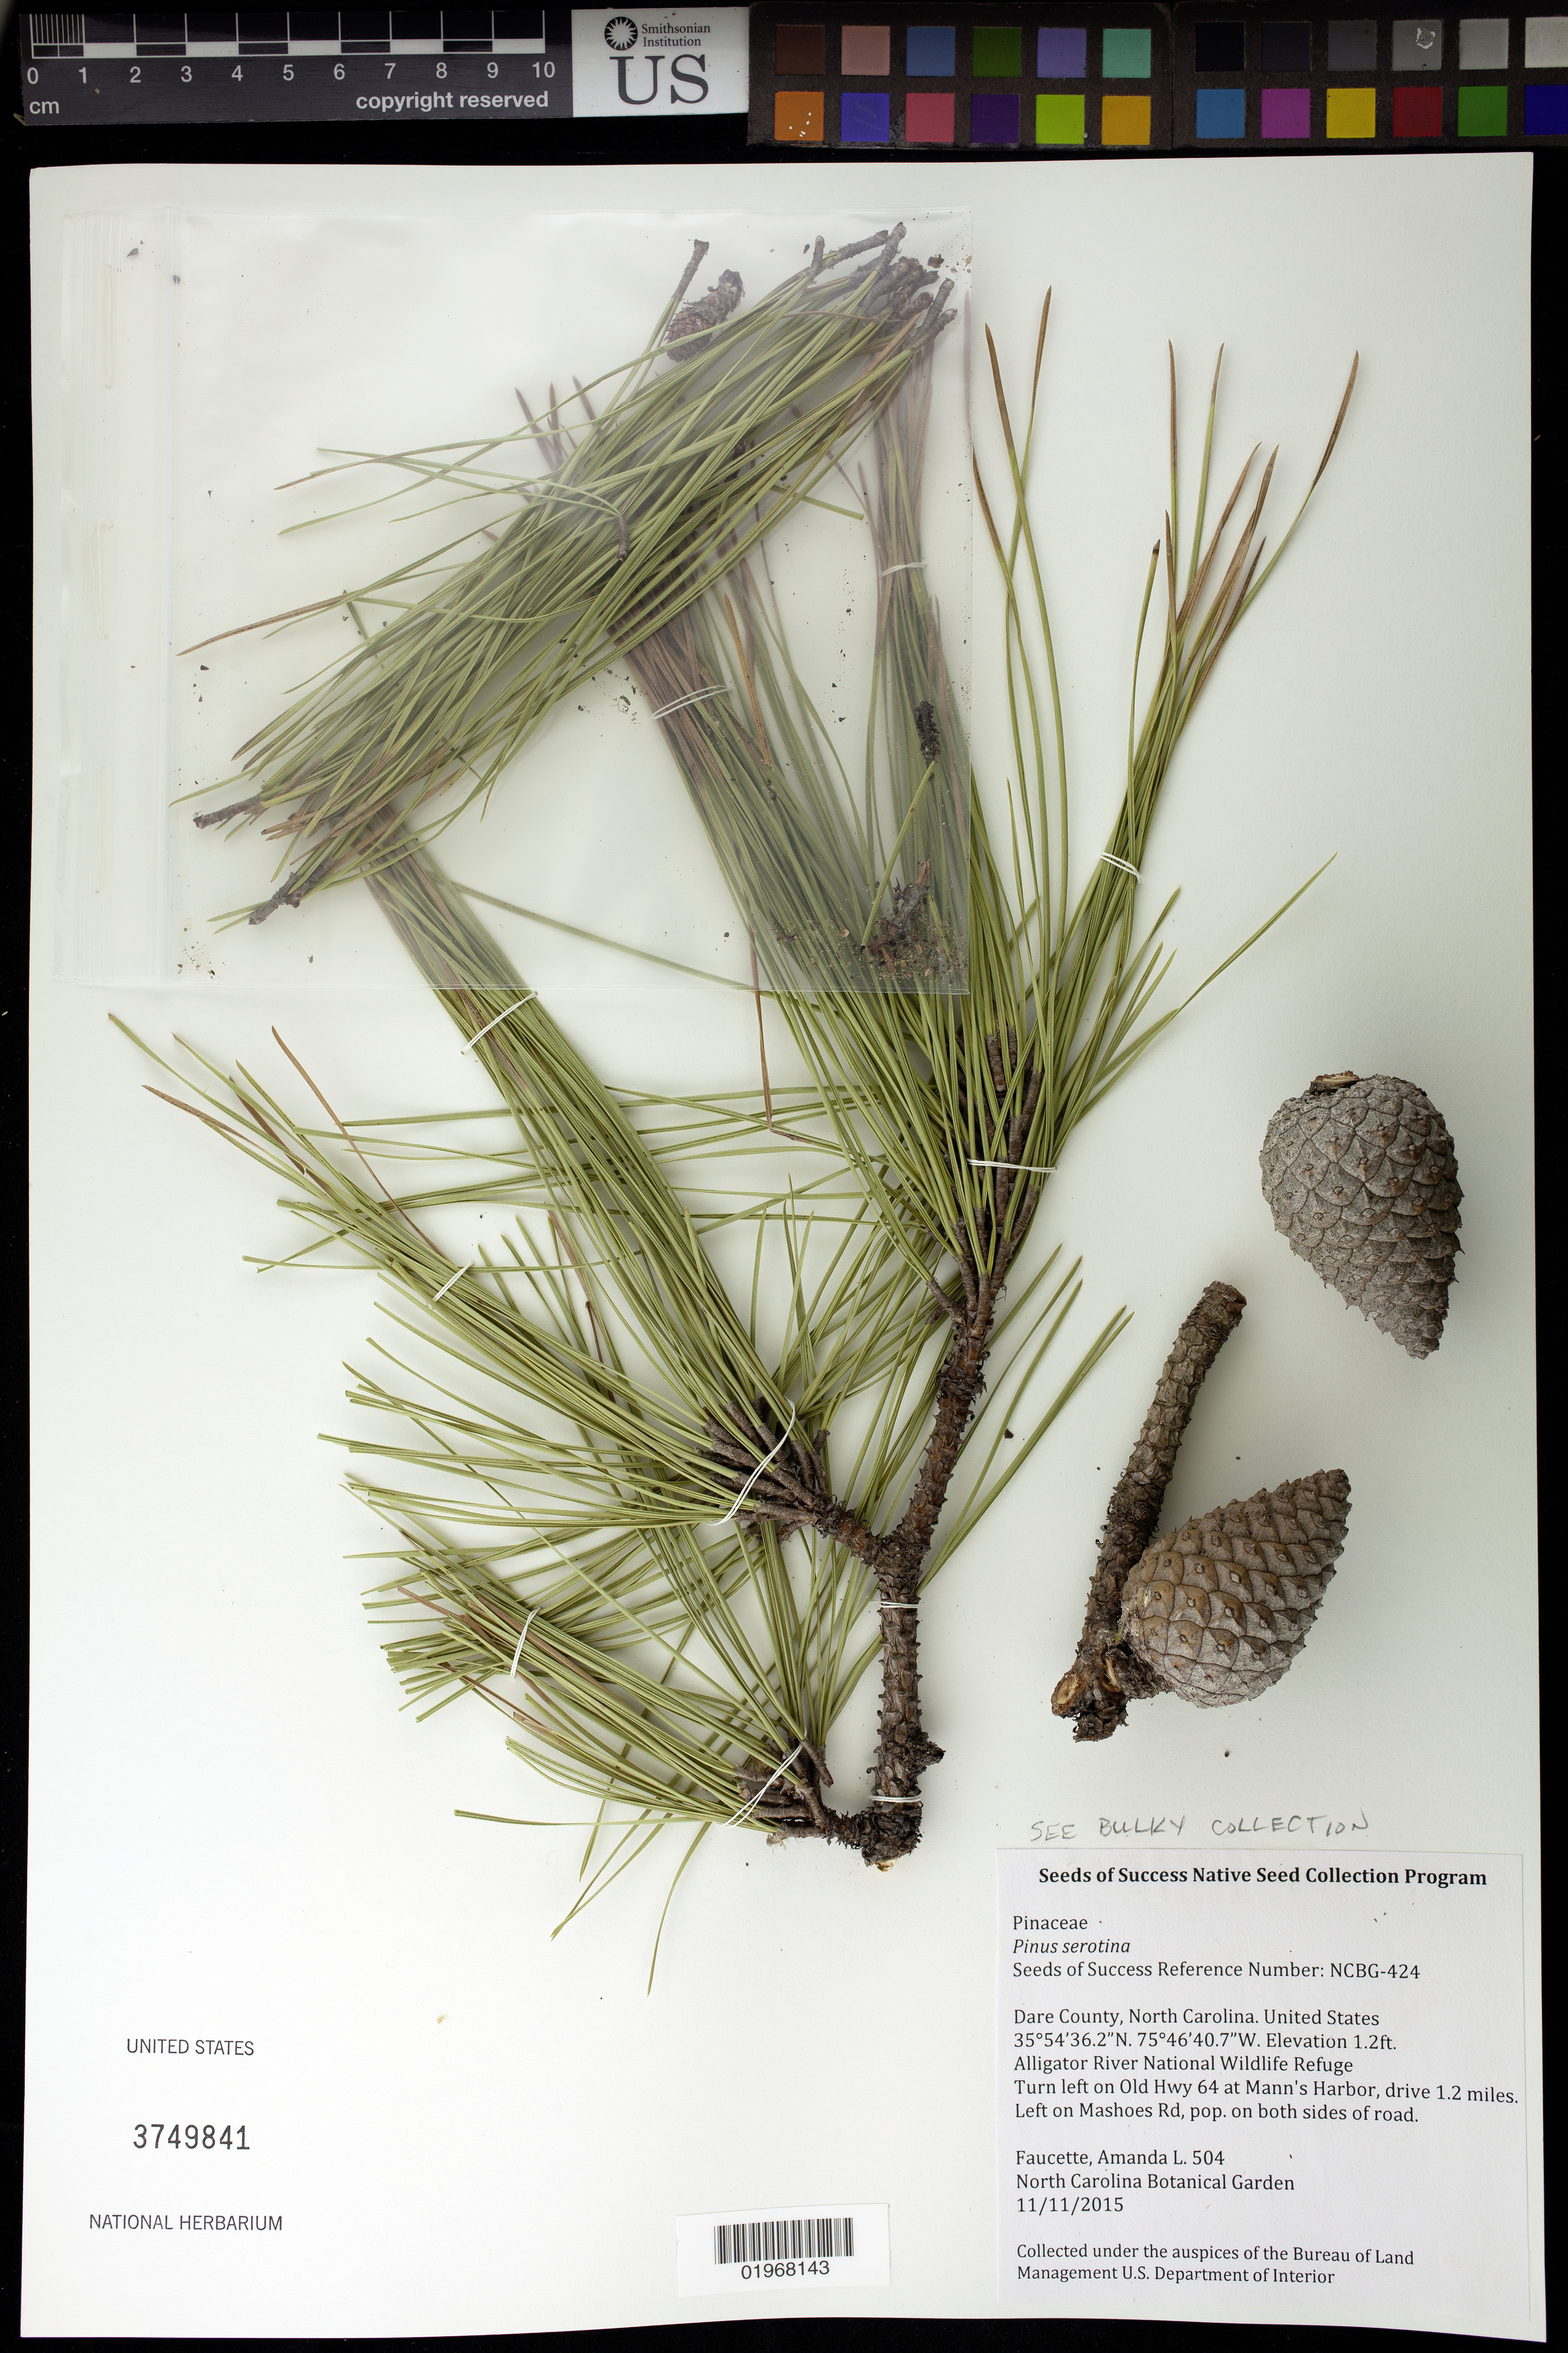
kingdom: Plantae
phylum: Tracheophyta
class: Pinopsida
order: Pinales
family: Pinaceae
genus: Pinus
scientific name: Pinus serotina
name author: Michx.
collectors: A. Faucette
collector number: NCBG-424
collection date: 2015-11-11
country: United States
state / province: North Carolina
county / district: Dare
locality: Alligator River National Wildlife Refuge, Mashoes Rd.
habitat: Brackish marsh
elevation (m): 0.4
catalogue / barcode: US 3749841